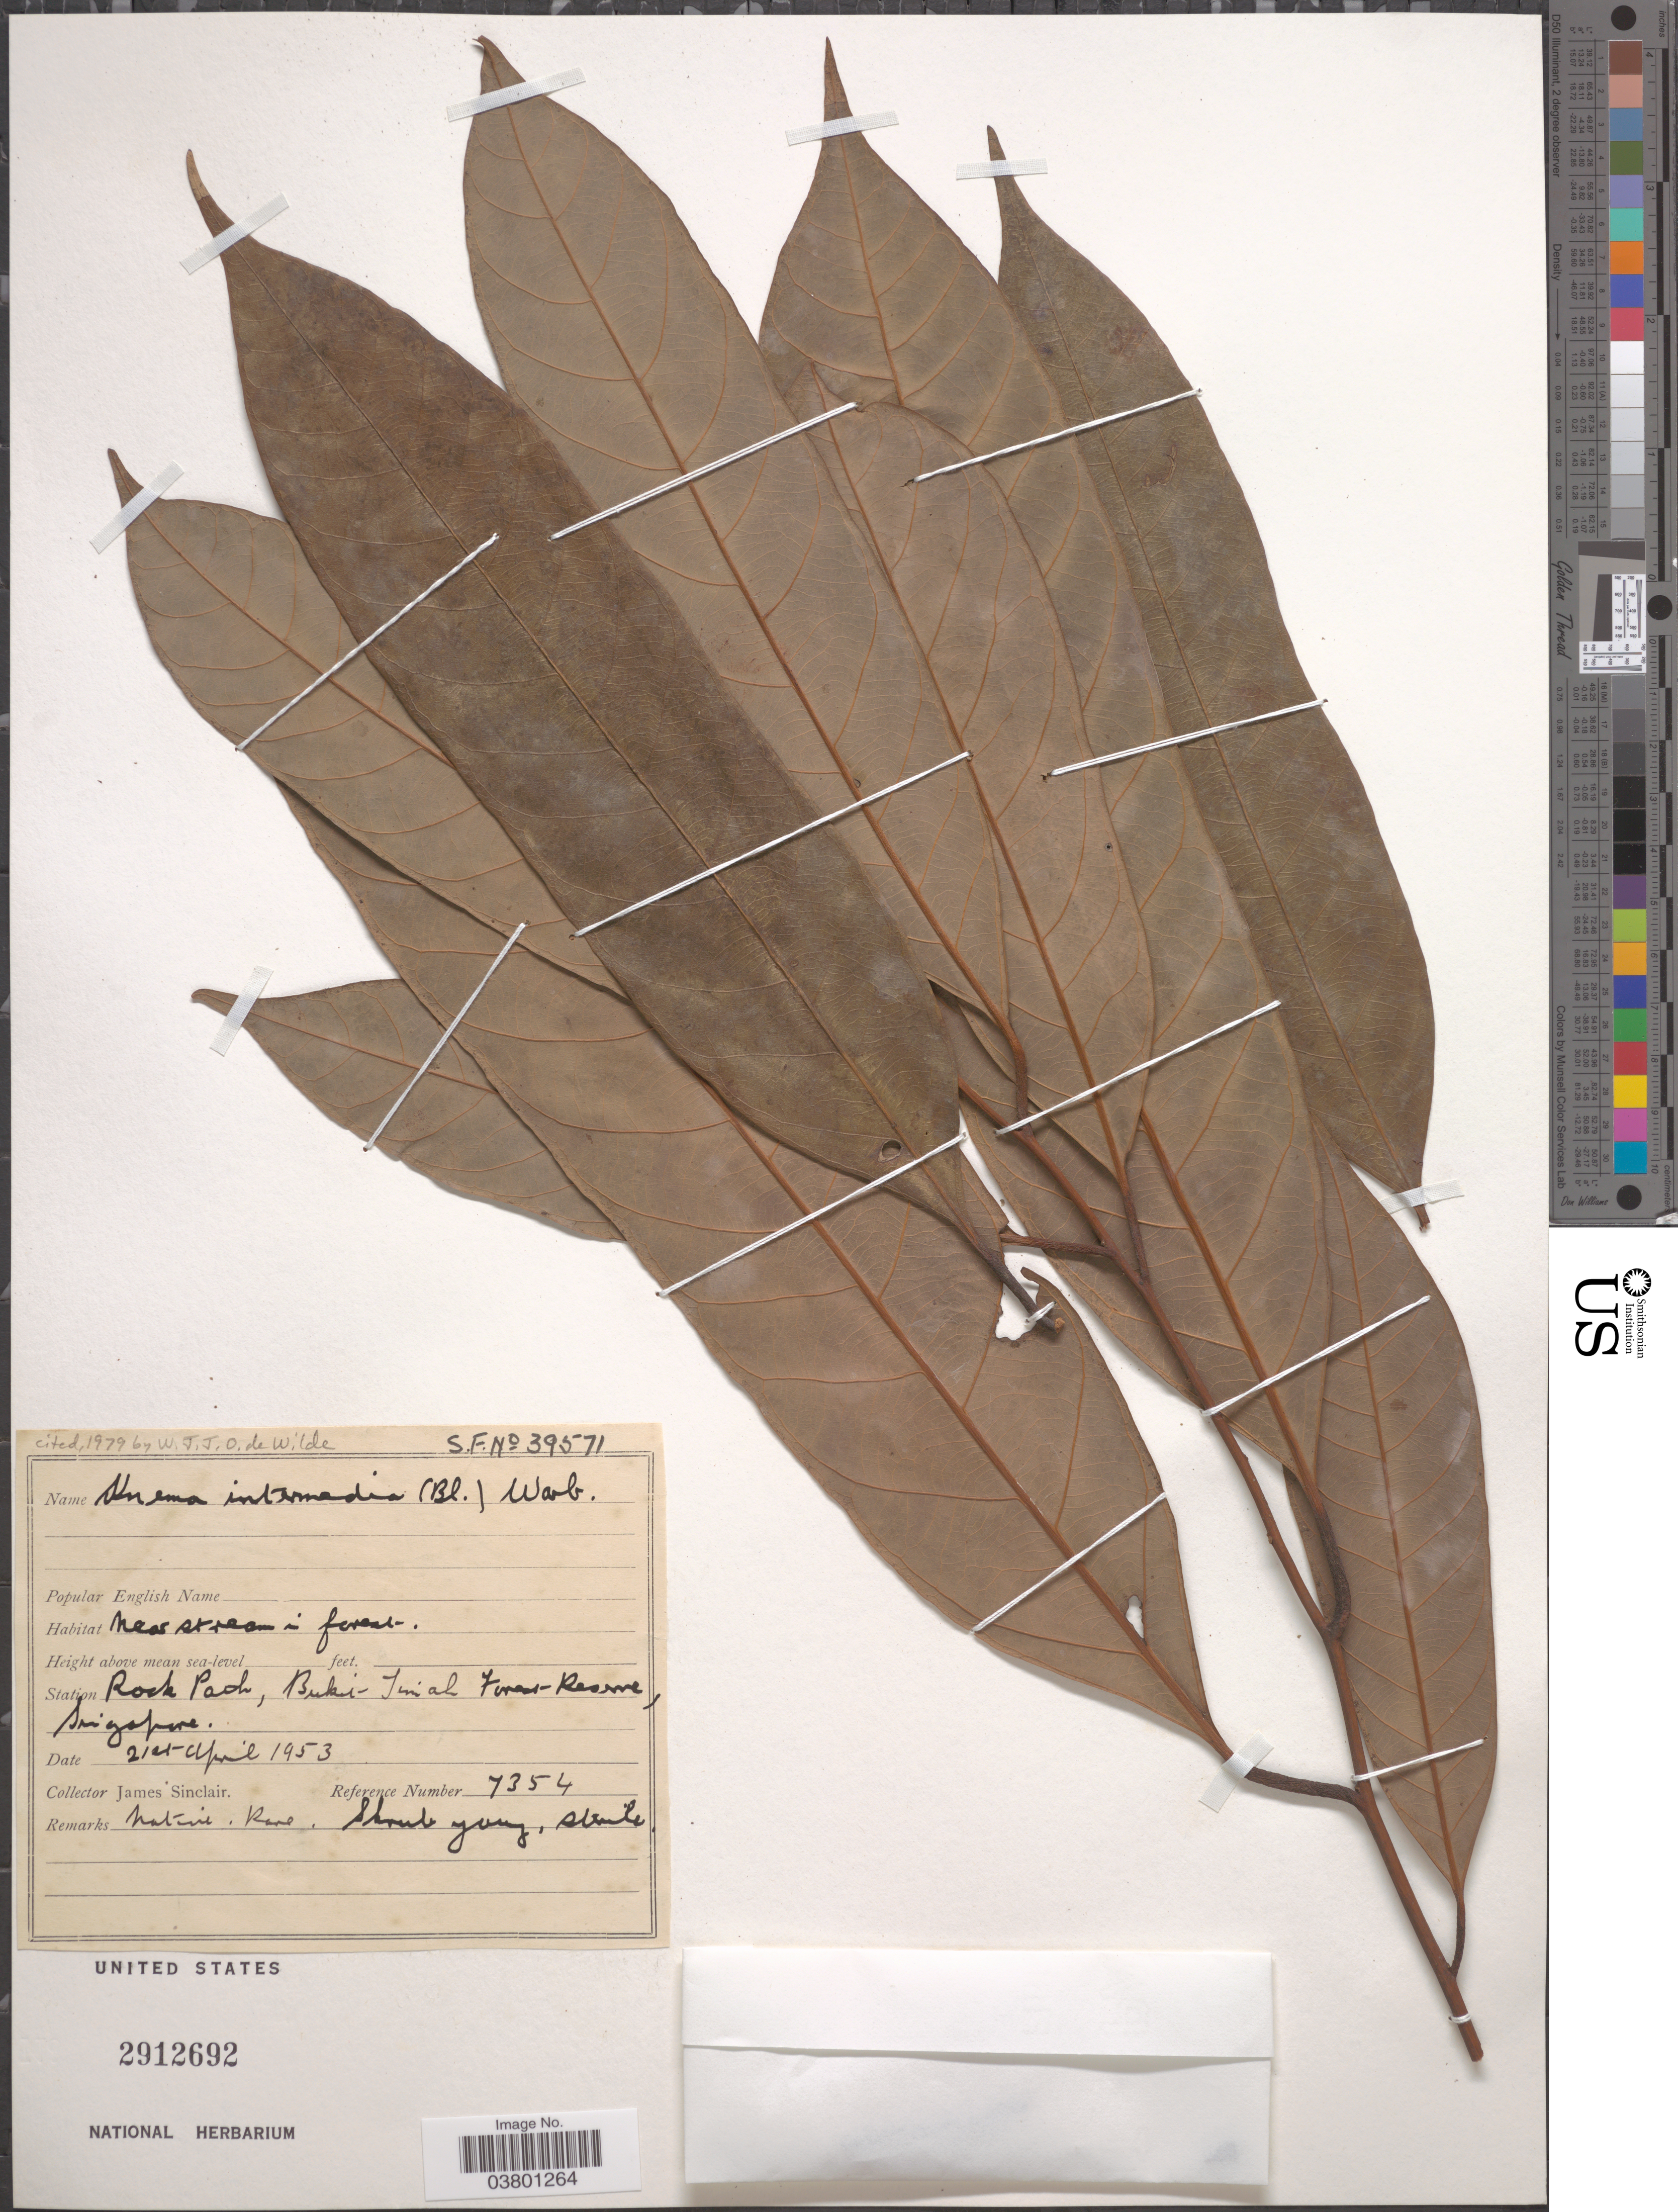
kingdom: Plantae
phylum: Tracheophyta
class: Magnoliopsida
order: Magnoliales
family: Myristicaceae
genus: Knema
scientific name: Knema intermedia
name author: (Blume) Warb.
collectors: J. Sinclair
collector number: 7354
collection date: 1953-04-21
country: Singapore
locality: Station Rock Path, Bukit Timah Forest Reserve.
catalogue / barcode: US 2912692